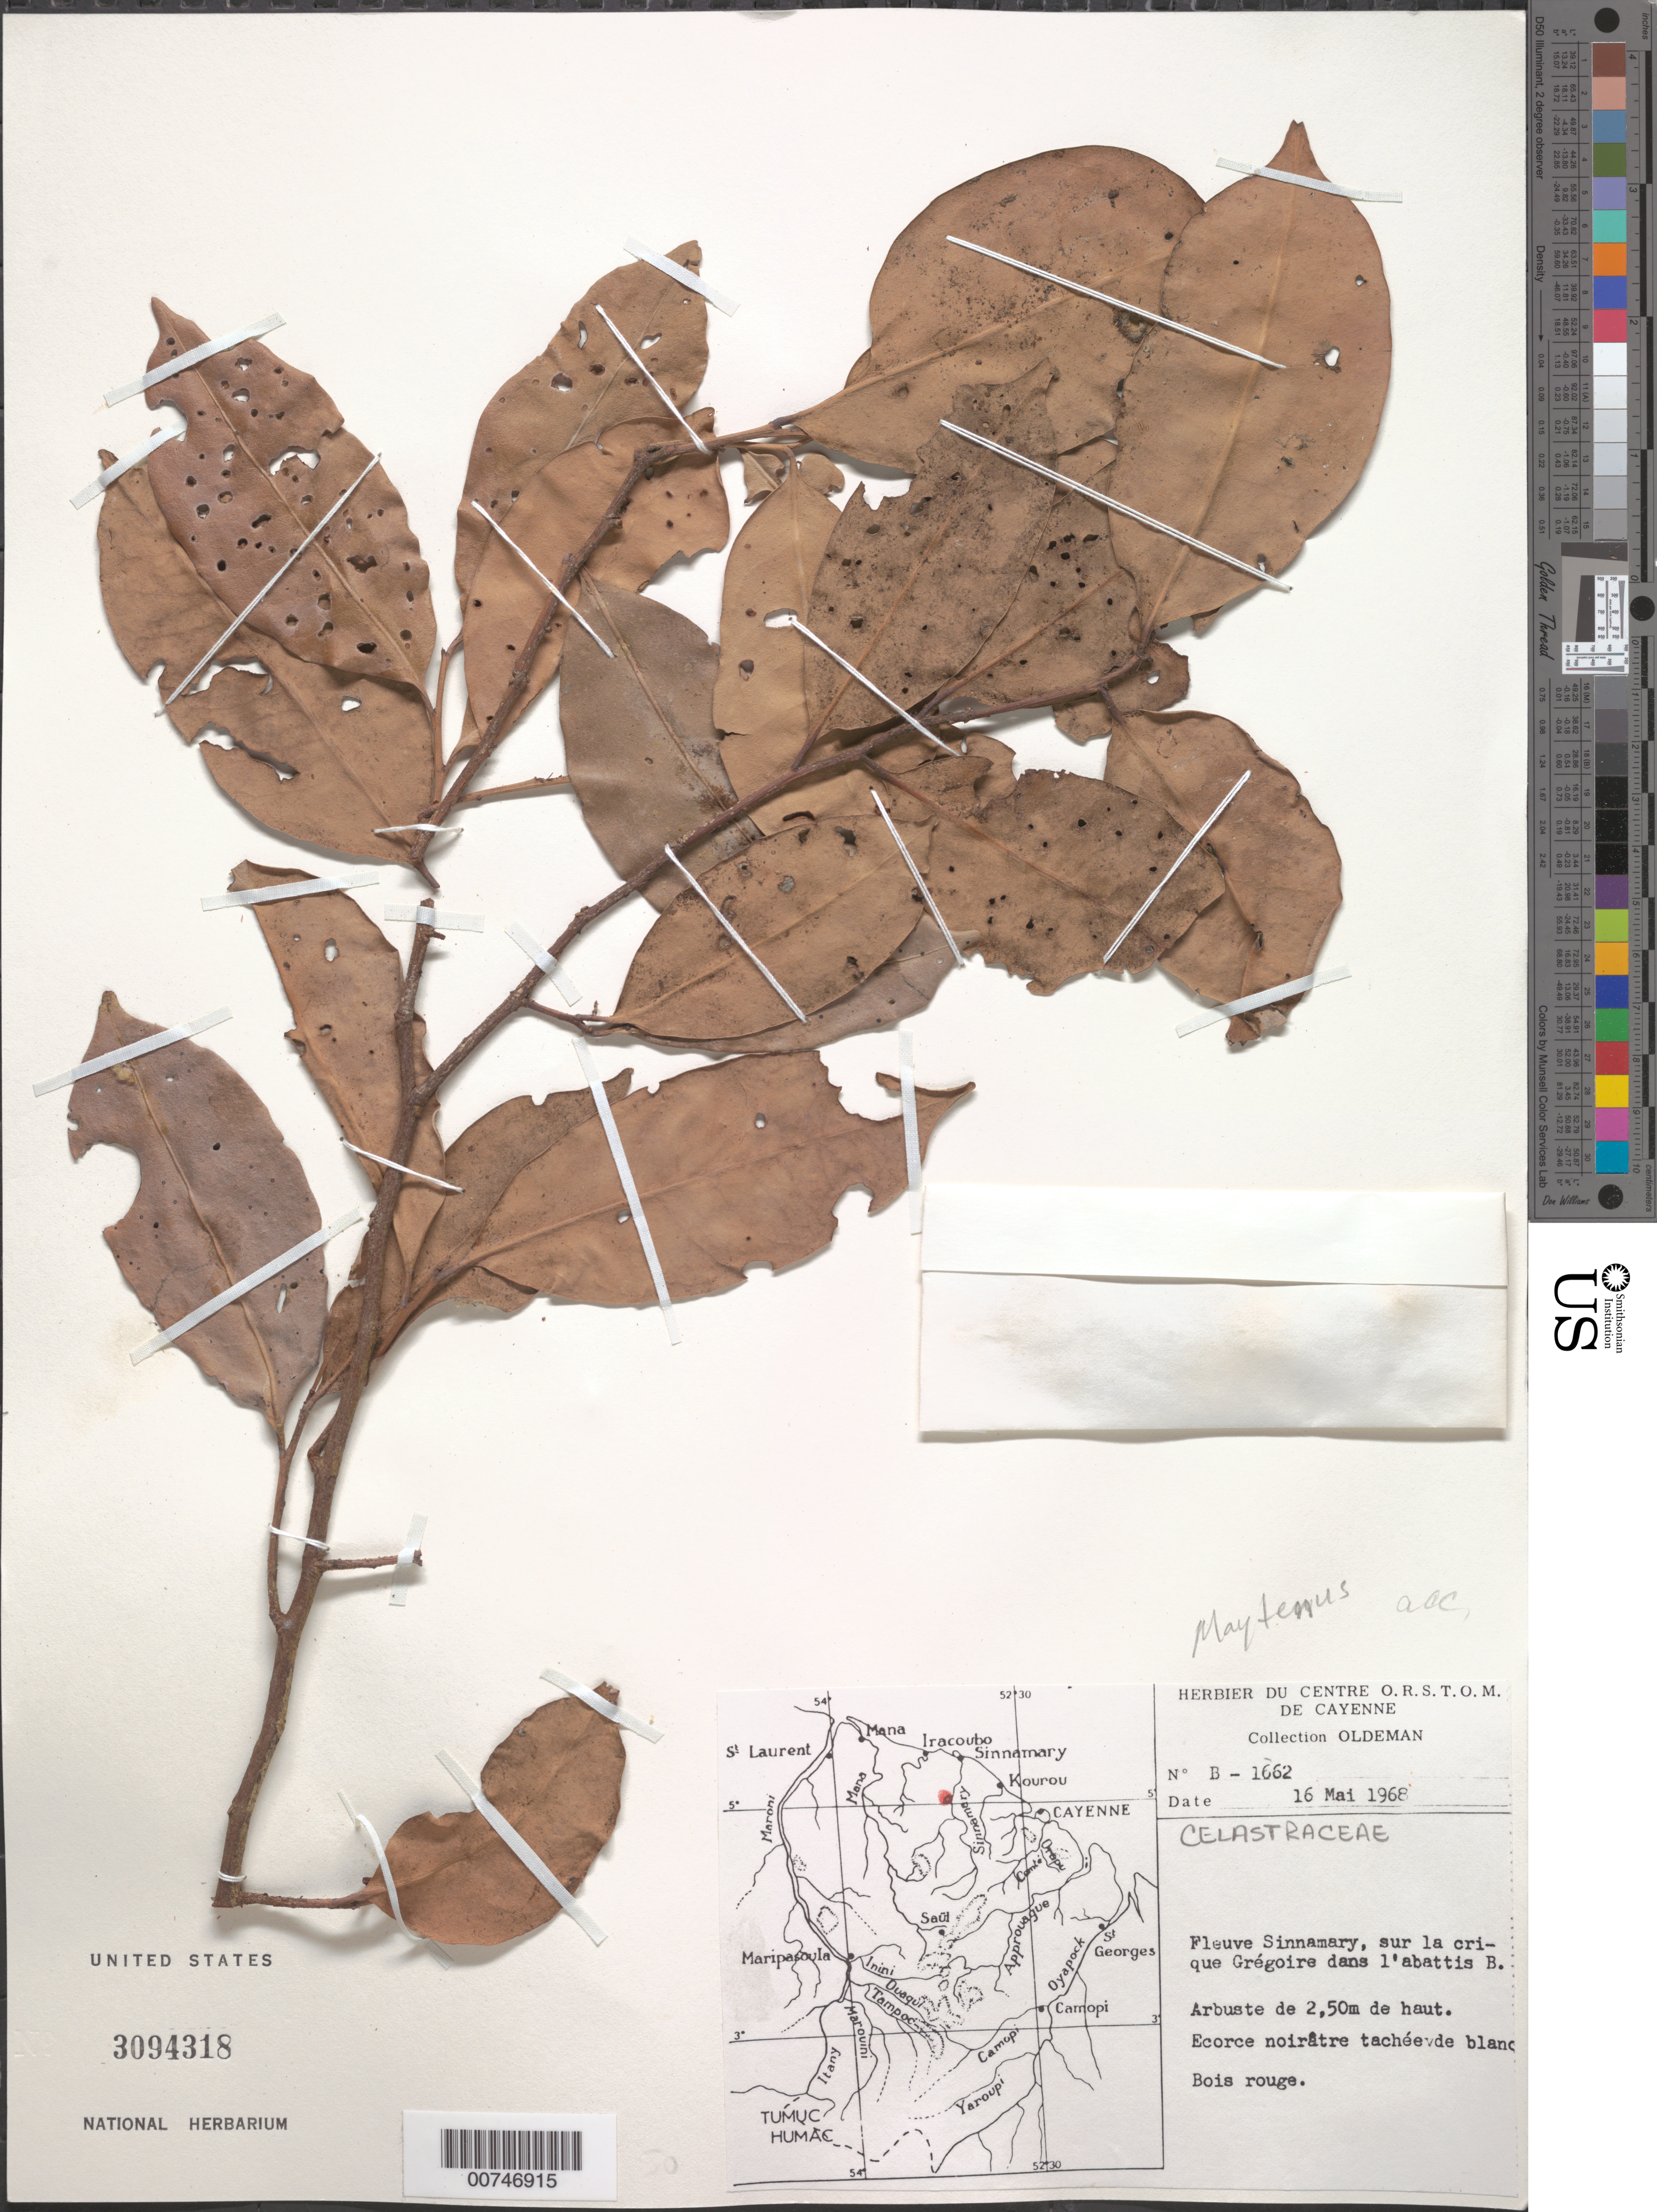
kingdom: Plantae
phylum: Tracheophyta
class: Magnoliopsida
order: Celastrales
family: Celastraceae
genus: Maytenus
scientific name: Maytenus sp.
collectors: R. Oldeman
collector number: B 1662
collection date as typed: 16-May-68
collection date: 1968-05-16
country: French Guiana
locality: Crique Grégoire, Fleuve Sinnamary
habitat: Dans l'abattis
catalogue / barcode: US 3094318